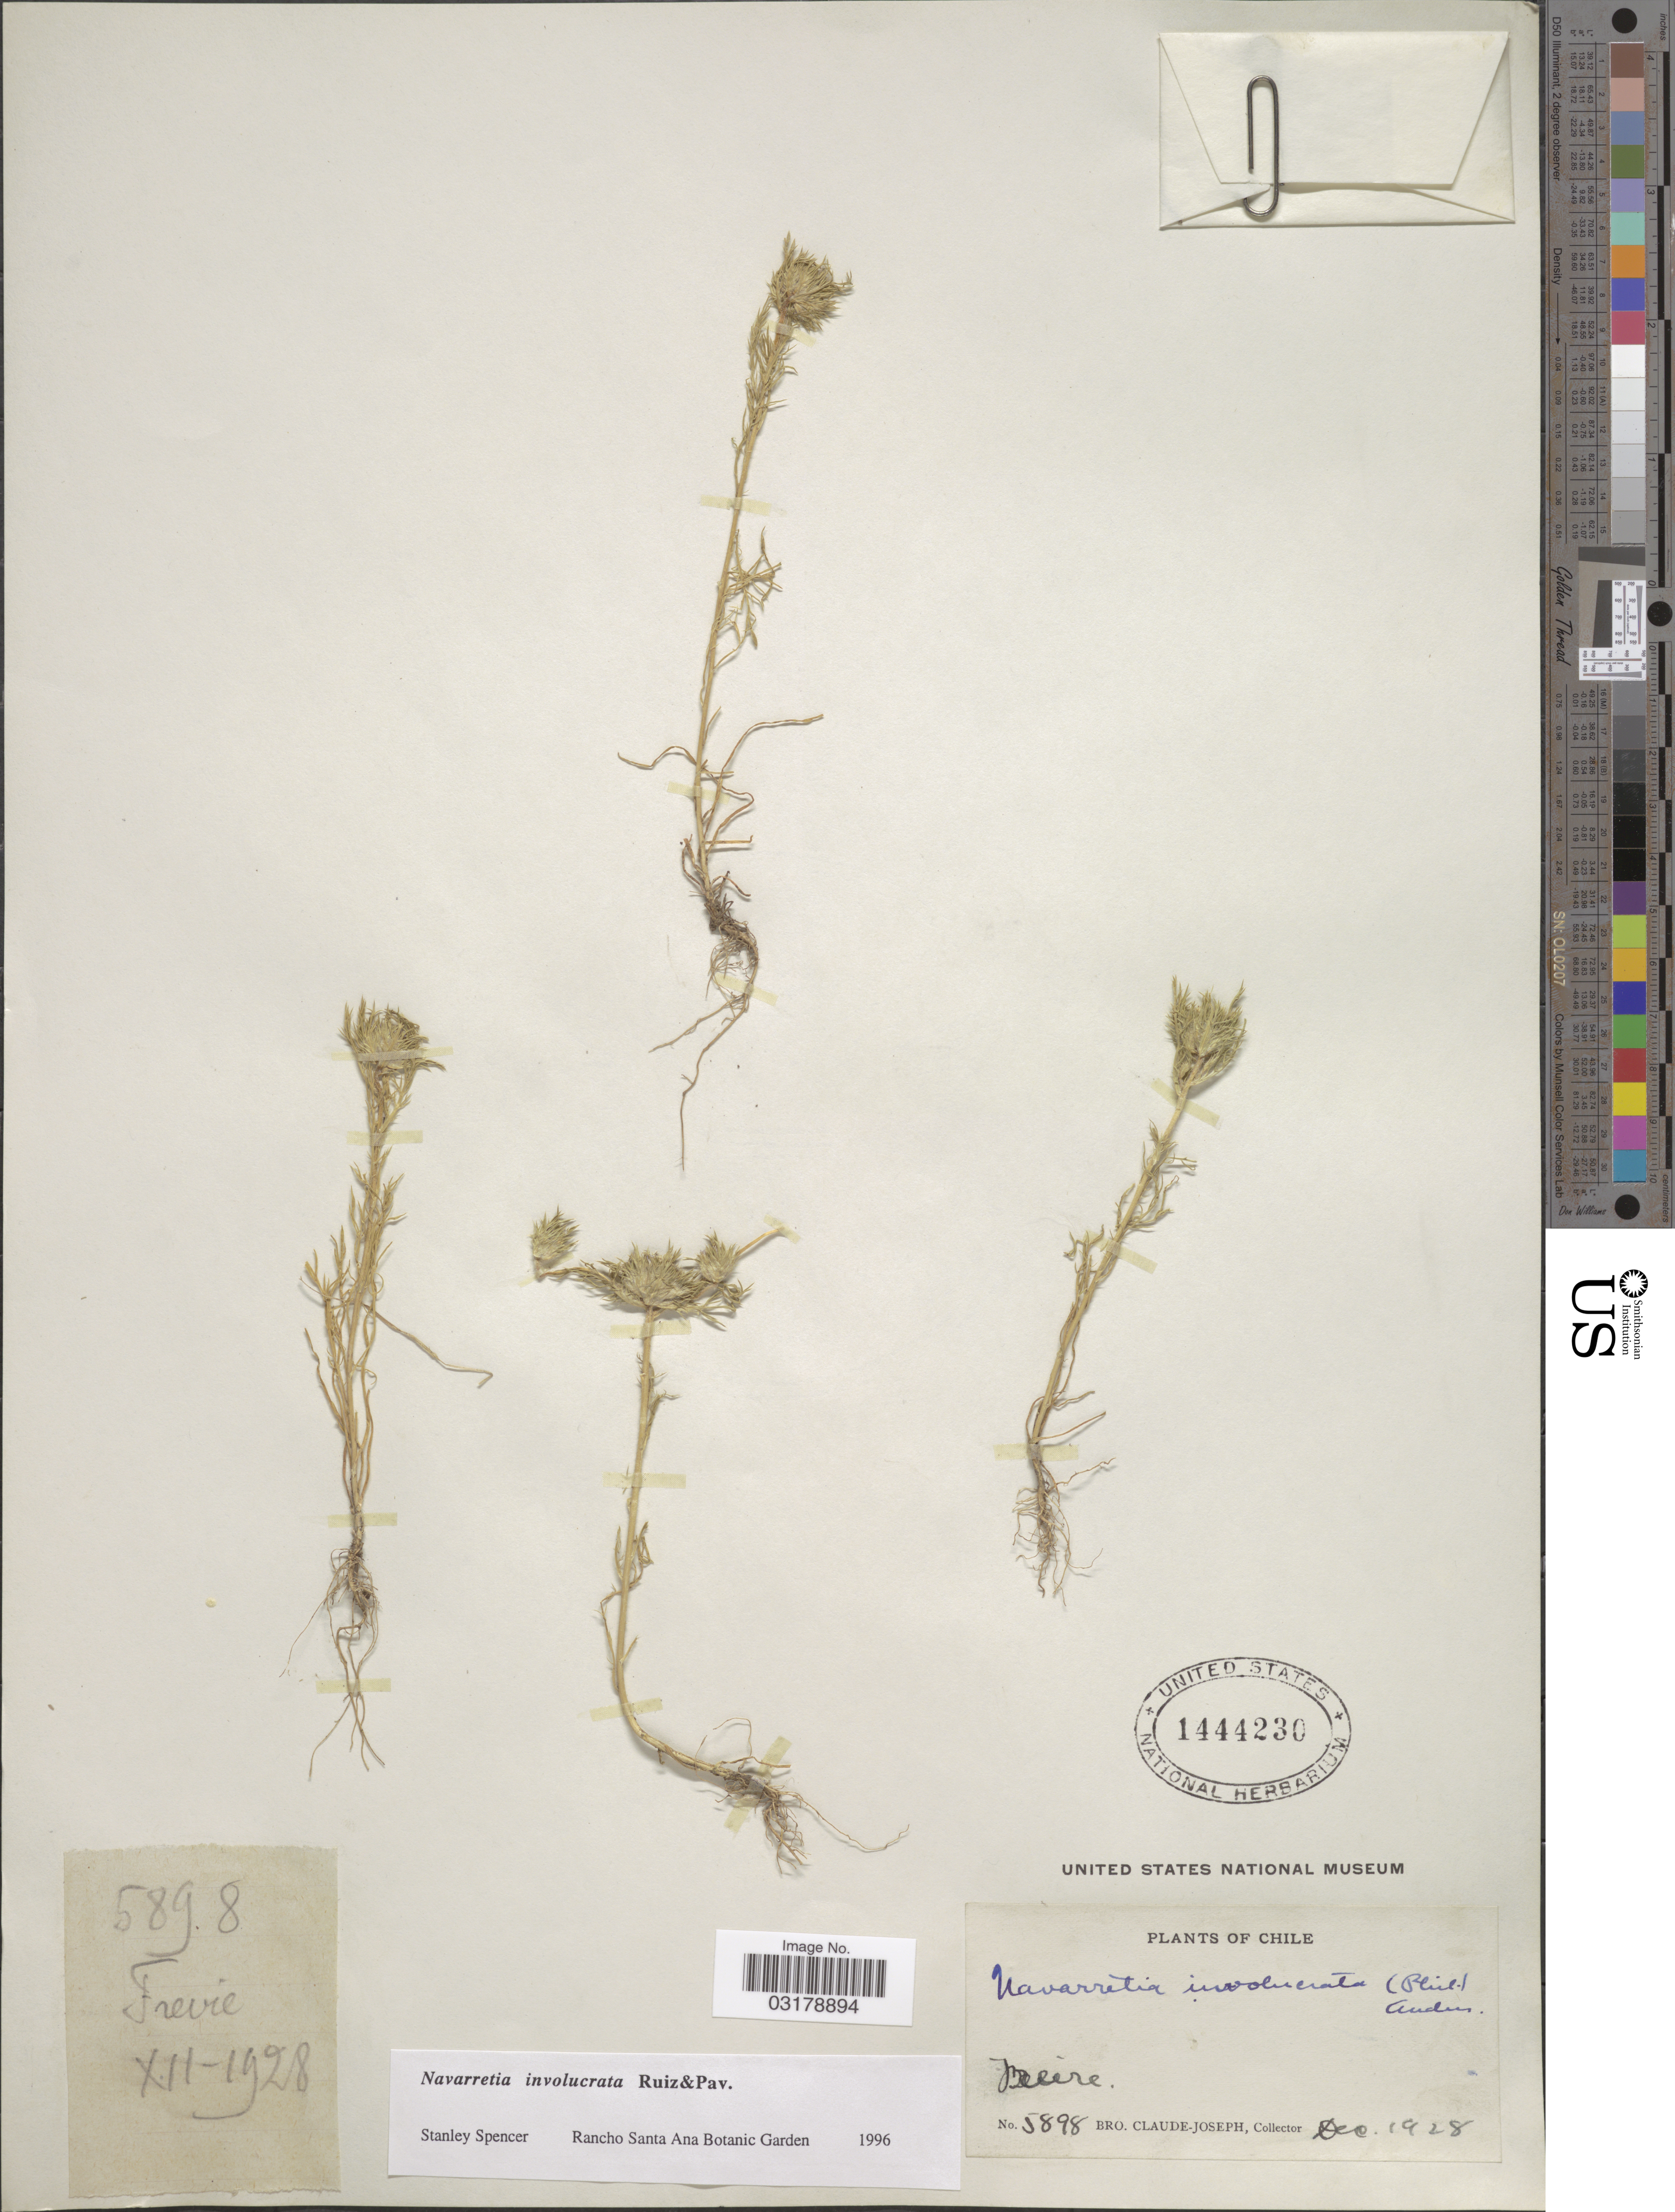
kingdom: Plantae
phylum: Tracheophyta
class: Magnoliopsida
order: Ericales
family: Polemoniaceae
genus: Navarretia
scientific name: Navarretia involucrata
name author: Ruiz & Pav.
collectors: Bro. Claude-Joseph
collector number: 5898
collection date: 1928-12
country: Chile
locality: Freire.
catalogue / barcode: US 1444230